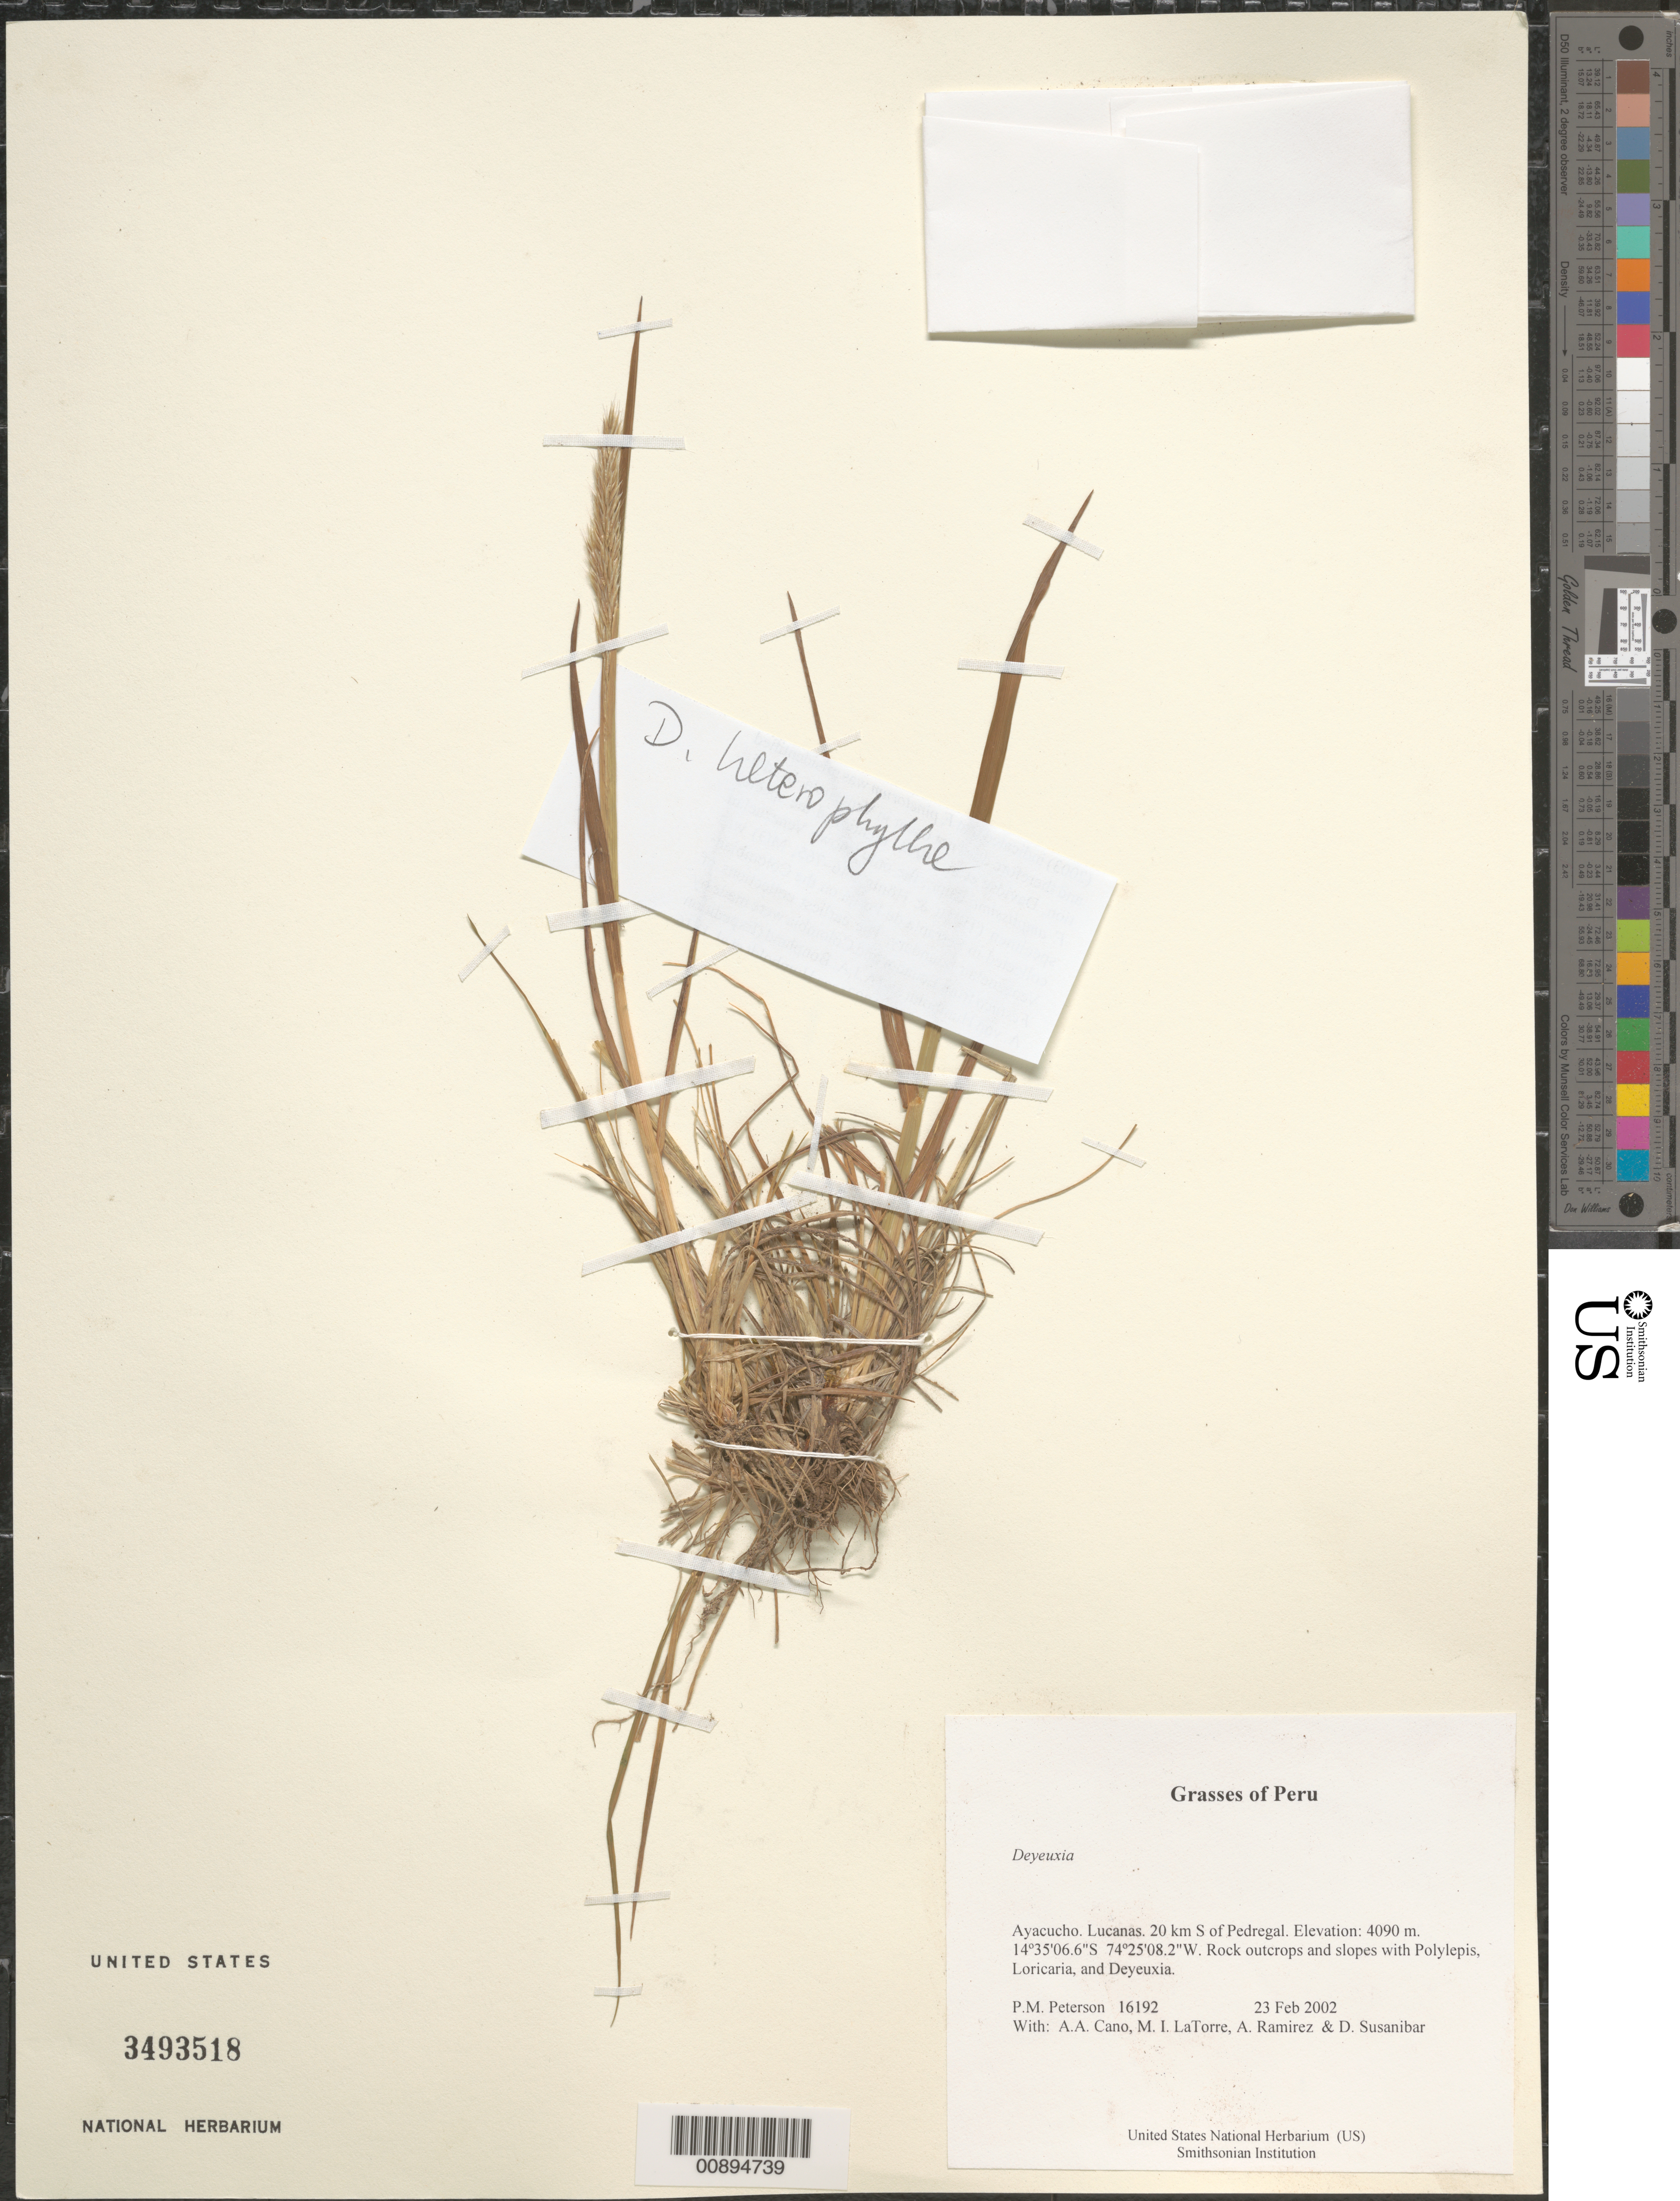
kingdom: Plantae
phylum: Tracheophyta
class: Liliopsida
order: Poales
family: Poaceae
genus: Calamagrostis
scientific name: Calamagrostis sp.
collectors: P. M. Peterson, A. Cano, M. I. La Torre, A. Ramírez & D. Susanibar Cruz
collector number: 16192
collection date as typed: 23 Feb 2002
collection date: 2002-02-23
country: Peru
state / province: Ayacucho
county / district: Lucanas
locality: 20 km S of Pedregal.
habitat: Rock outcrops and slopes with ~Polylepis, Loricaria, and Deyeuxia~.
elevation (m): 4090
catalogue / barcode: US 3493518